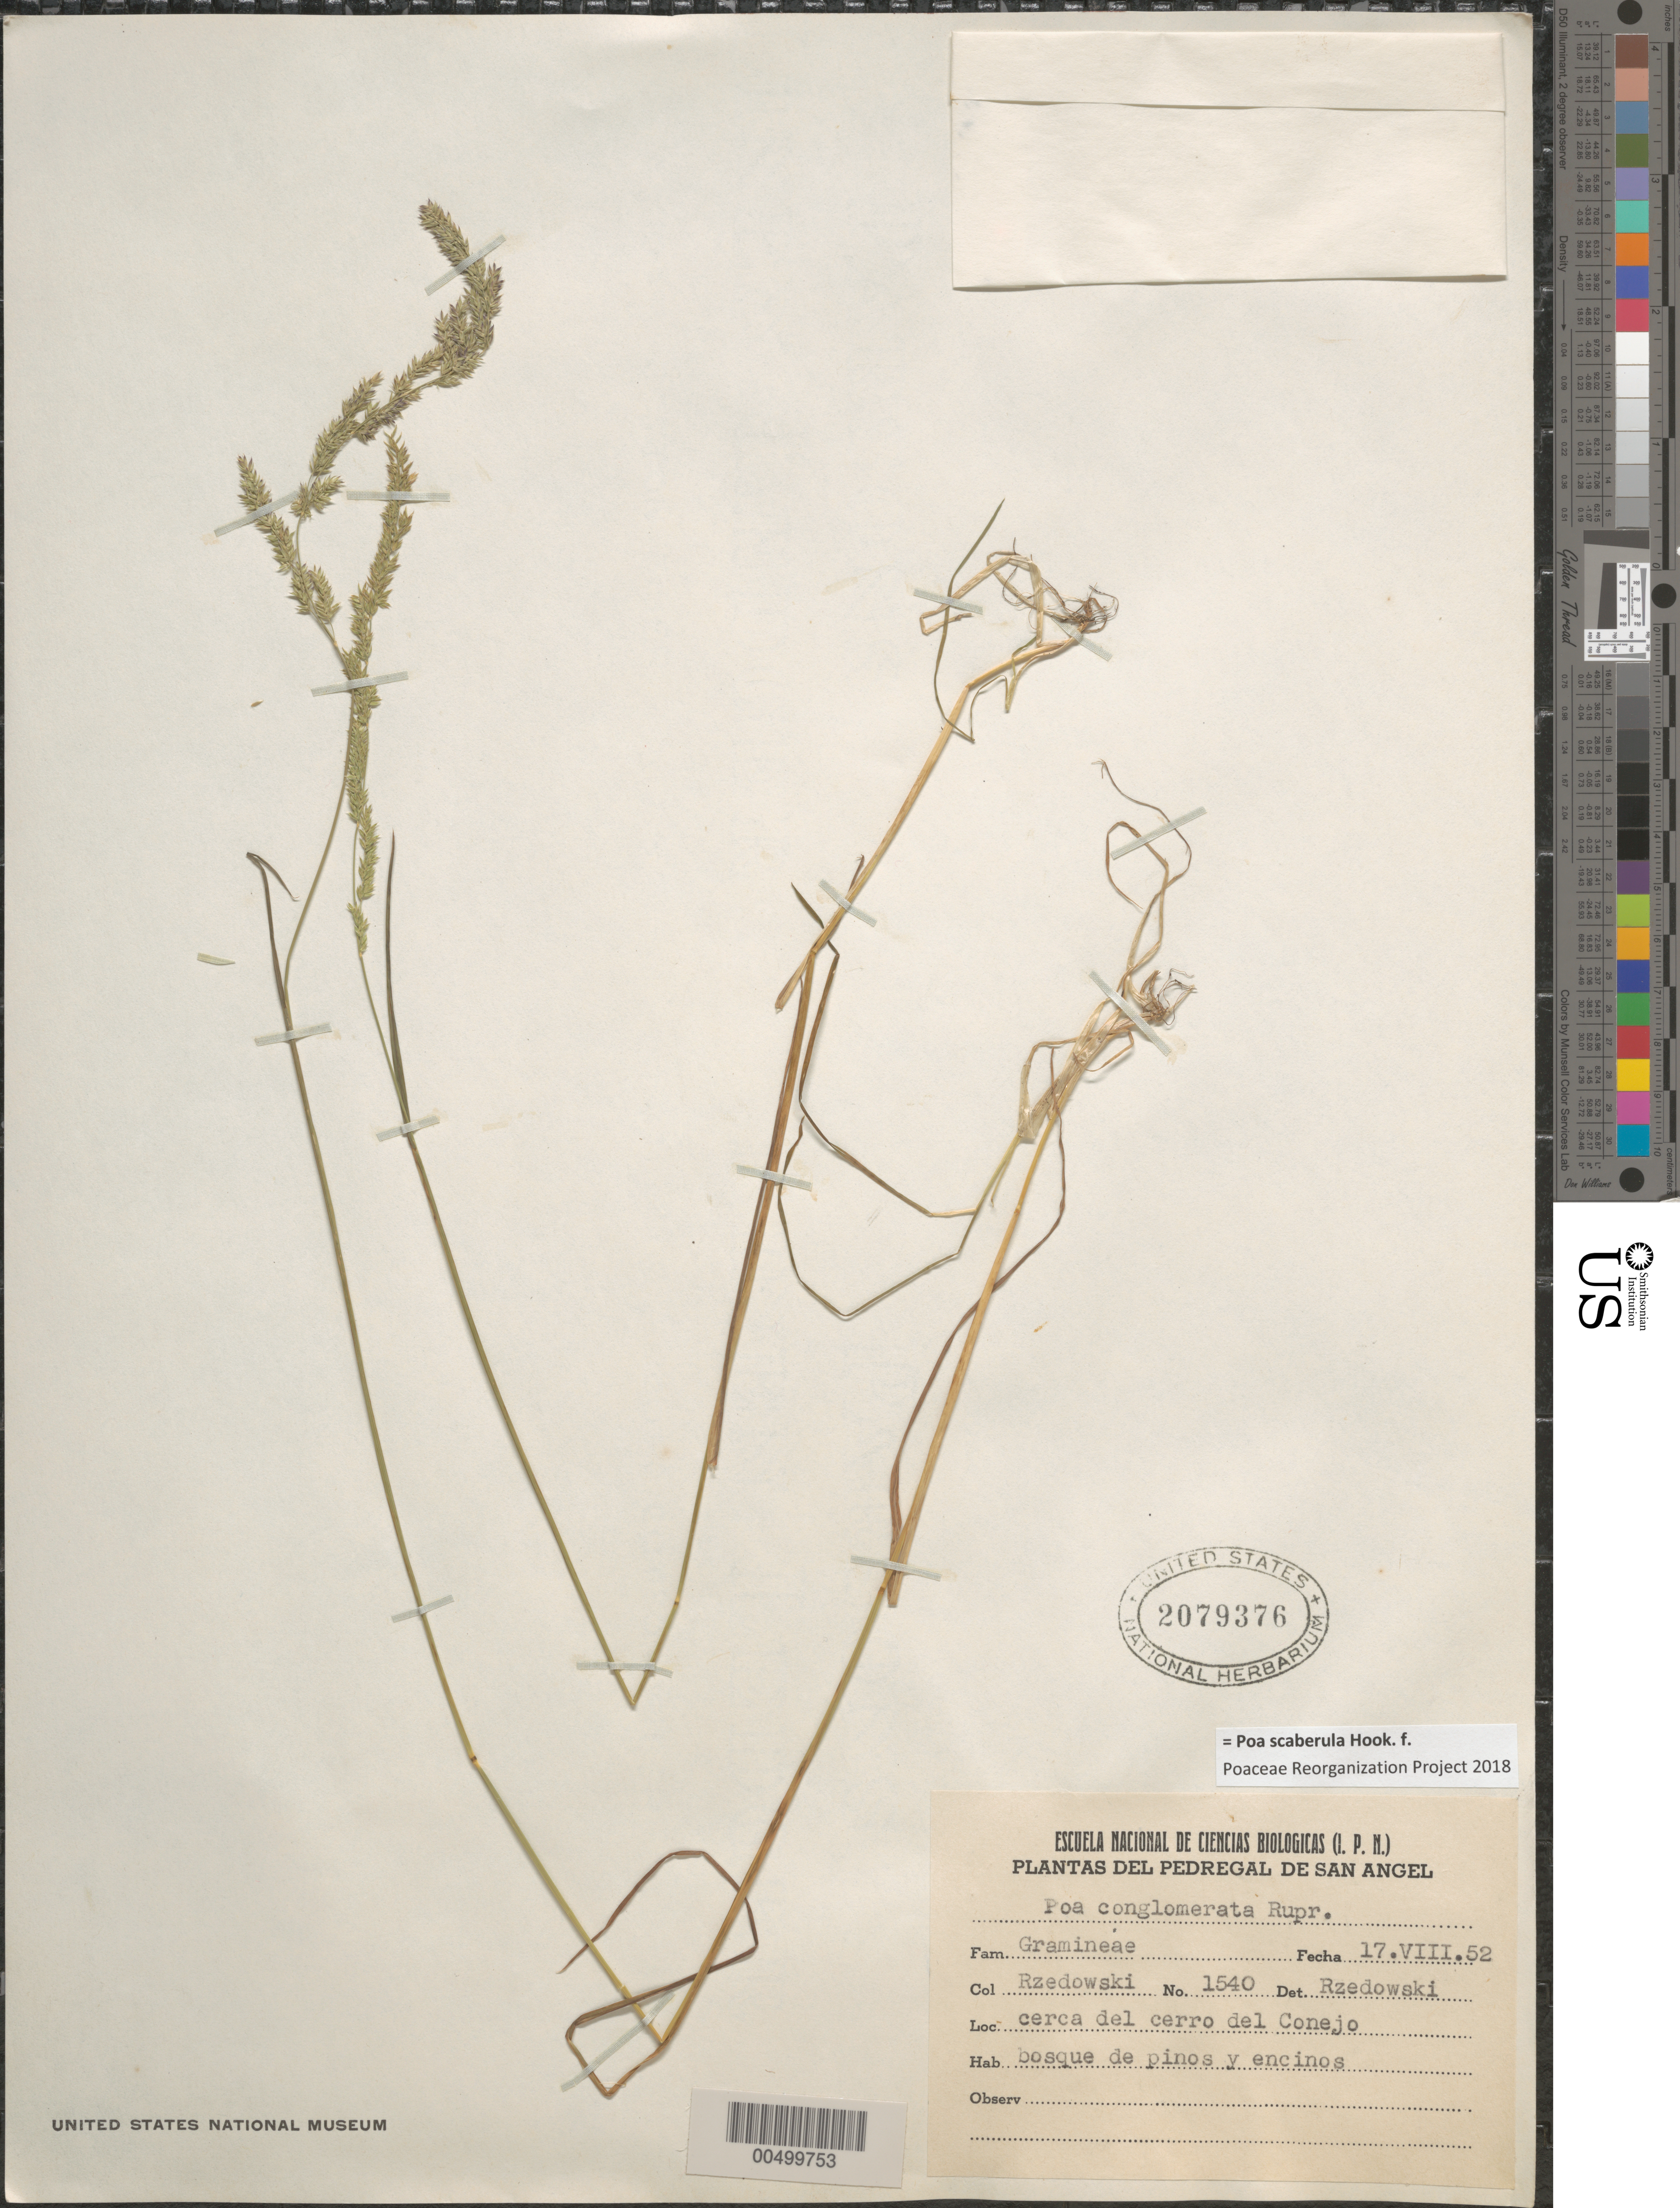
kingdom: Plantae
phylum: Tracheophyta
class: Liliopsida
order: Poales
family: Poaceae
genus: Poa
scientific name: Poa scaberula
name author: Hook. f.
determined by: Poaceae Reorganization Project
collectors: J. Rzedowski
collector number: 1540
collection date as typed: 17 Aug 1952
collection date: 1952-08-17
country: Mexico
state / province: Distrito Federal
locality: Pedregal de San Angel, cerca del cerro del Conejo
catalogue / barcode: US 2079376